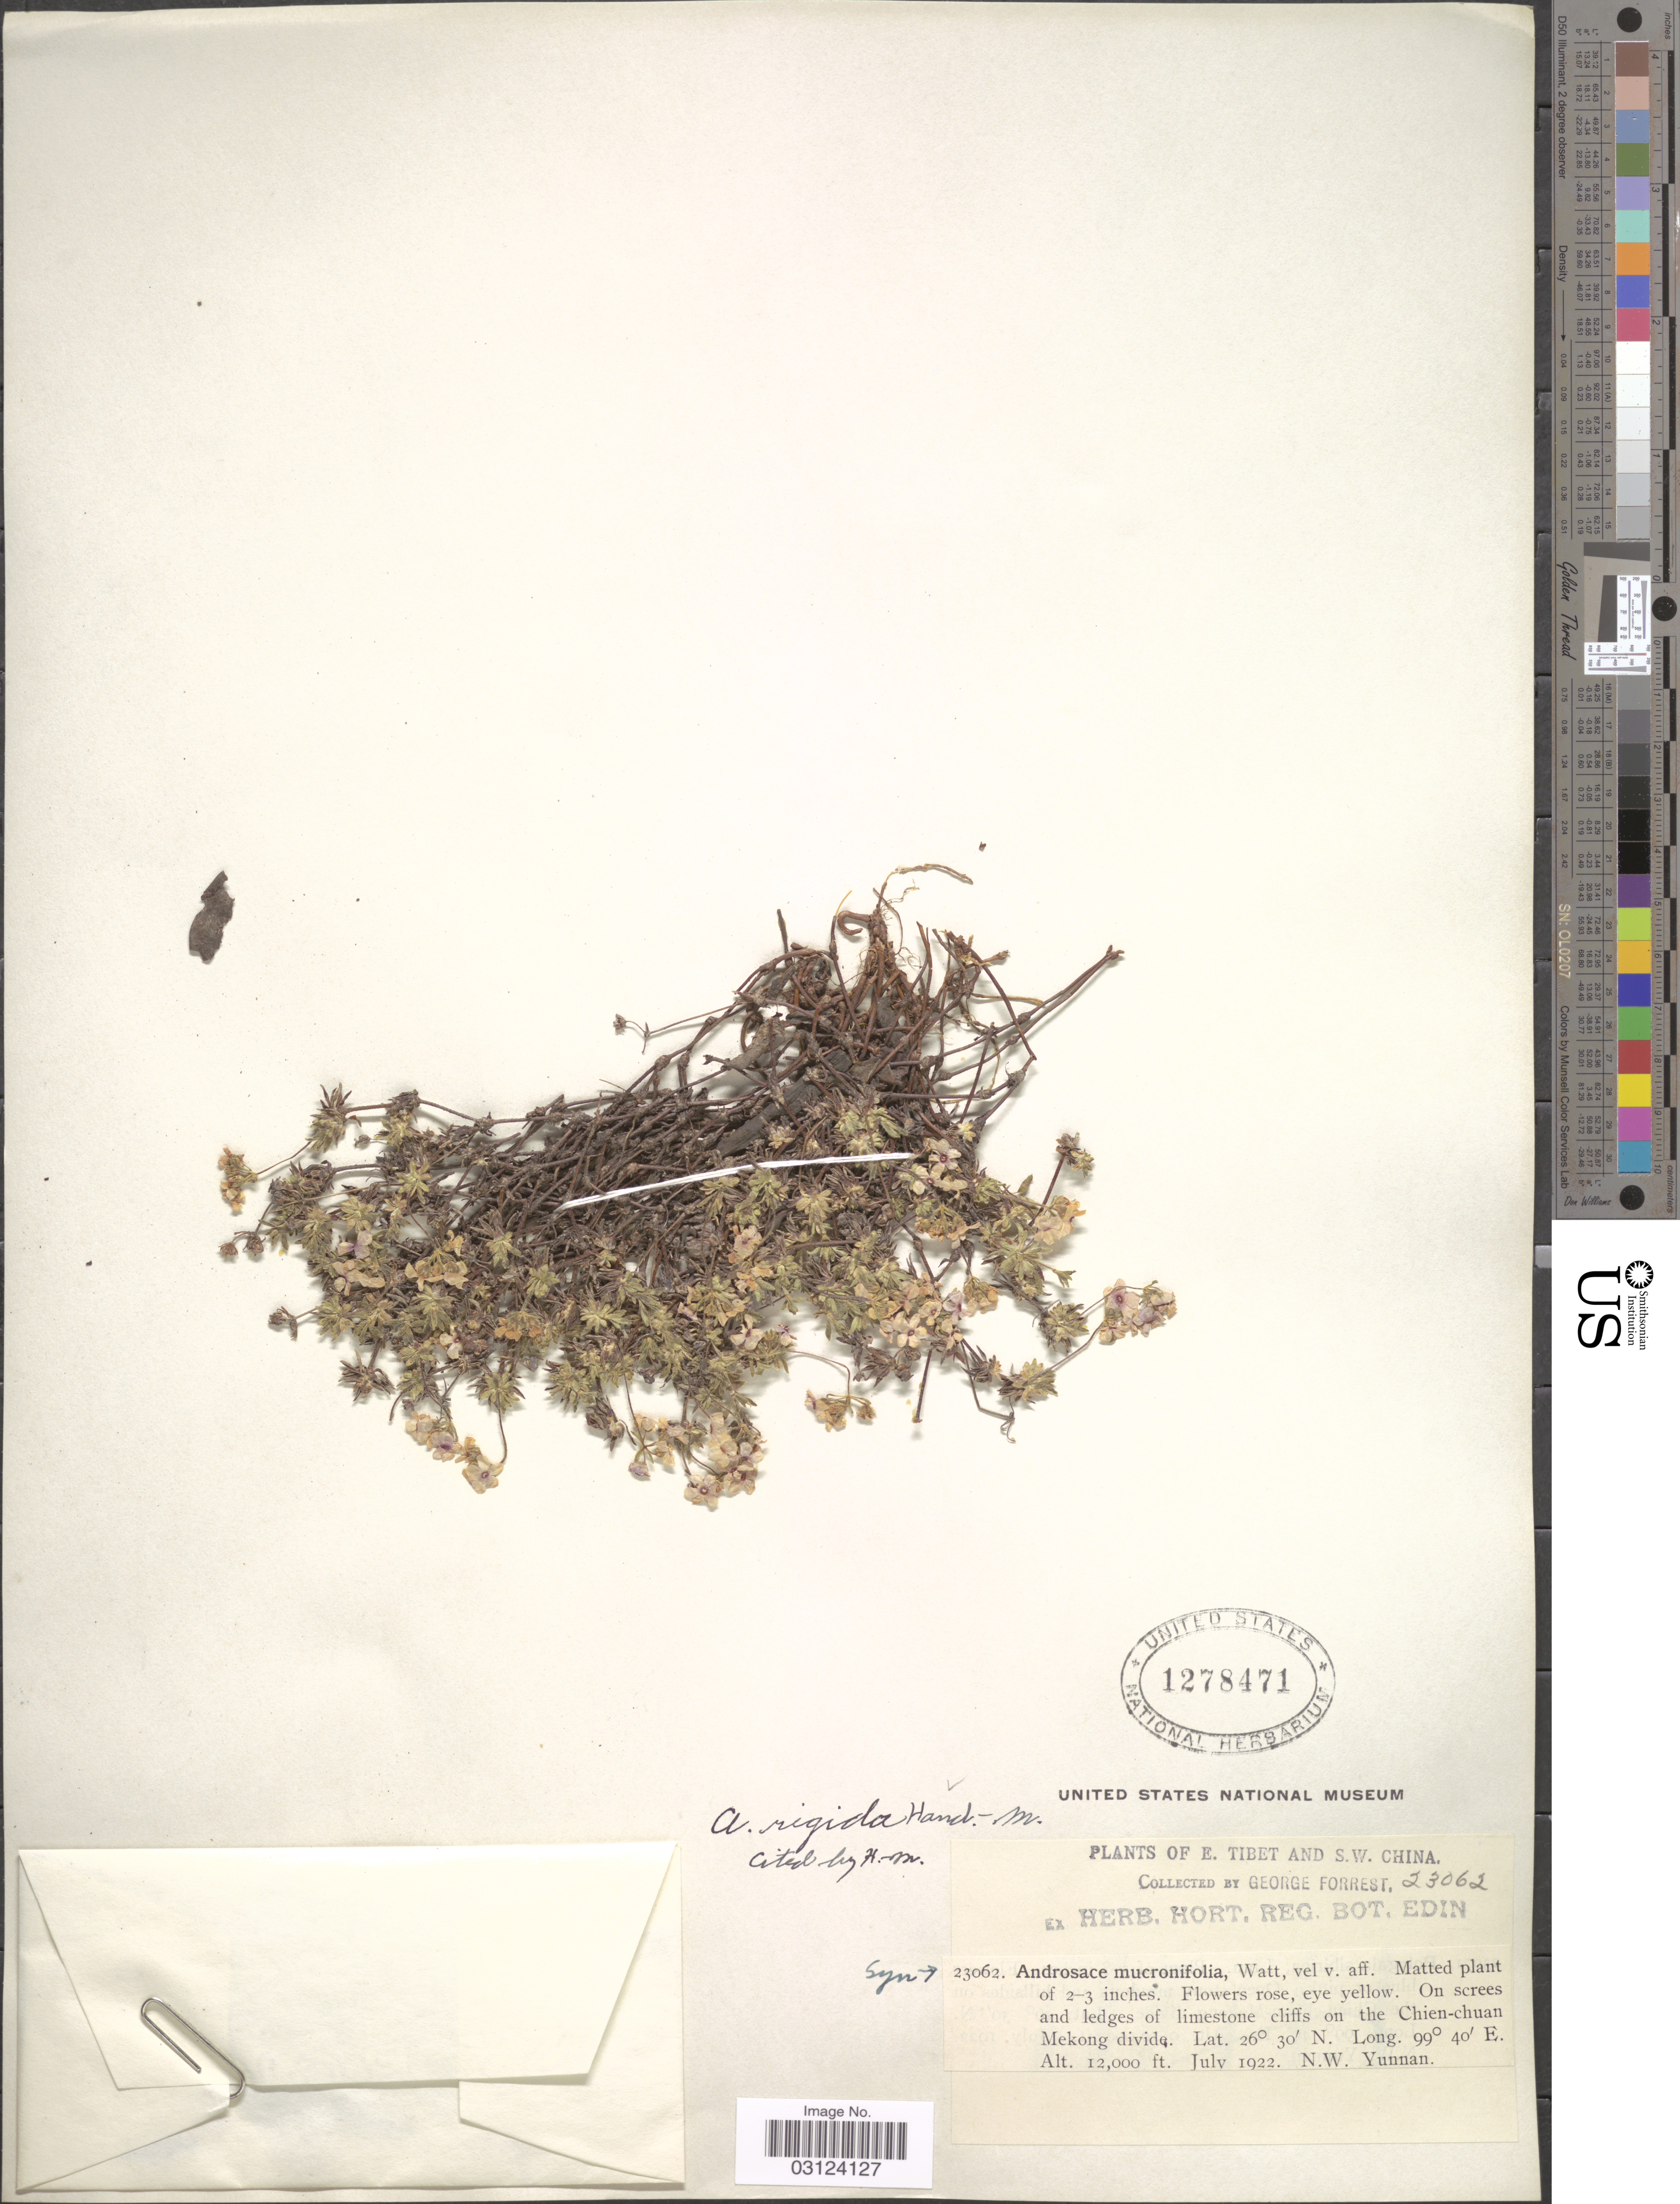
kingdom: Plantae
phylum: Tracheophyta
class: Magnoliopsida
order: Ericales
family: Primulaceae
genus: Androsace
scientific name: Androsace rigida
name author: Hand.-Mazz.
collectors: G. Forrest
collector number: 23062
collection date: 1922-07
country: China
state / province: Yunnan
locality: S.W. China, on the Chien-chuan mekong divide, N.W. Yunnan.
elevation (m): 3658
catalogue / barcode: US 1278471